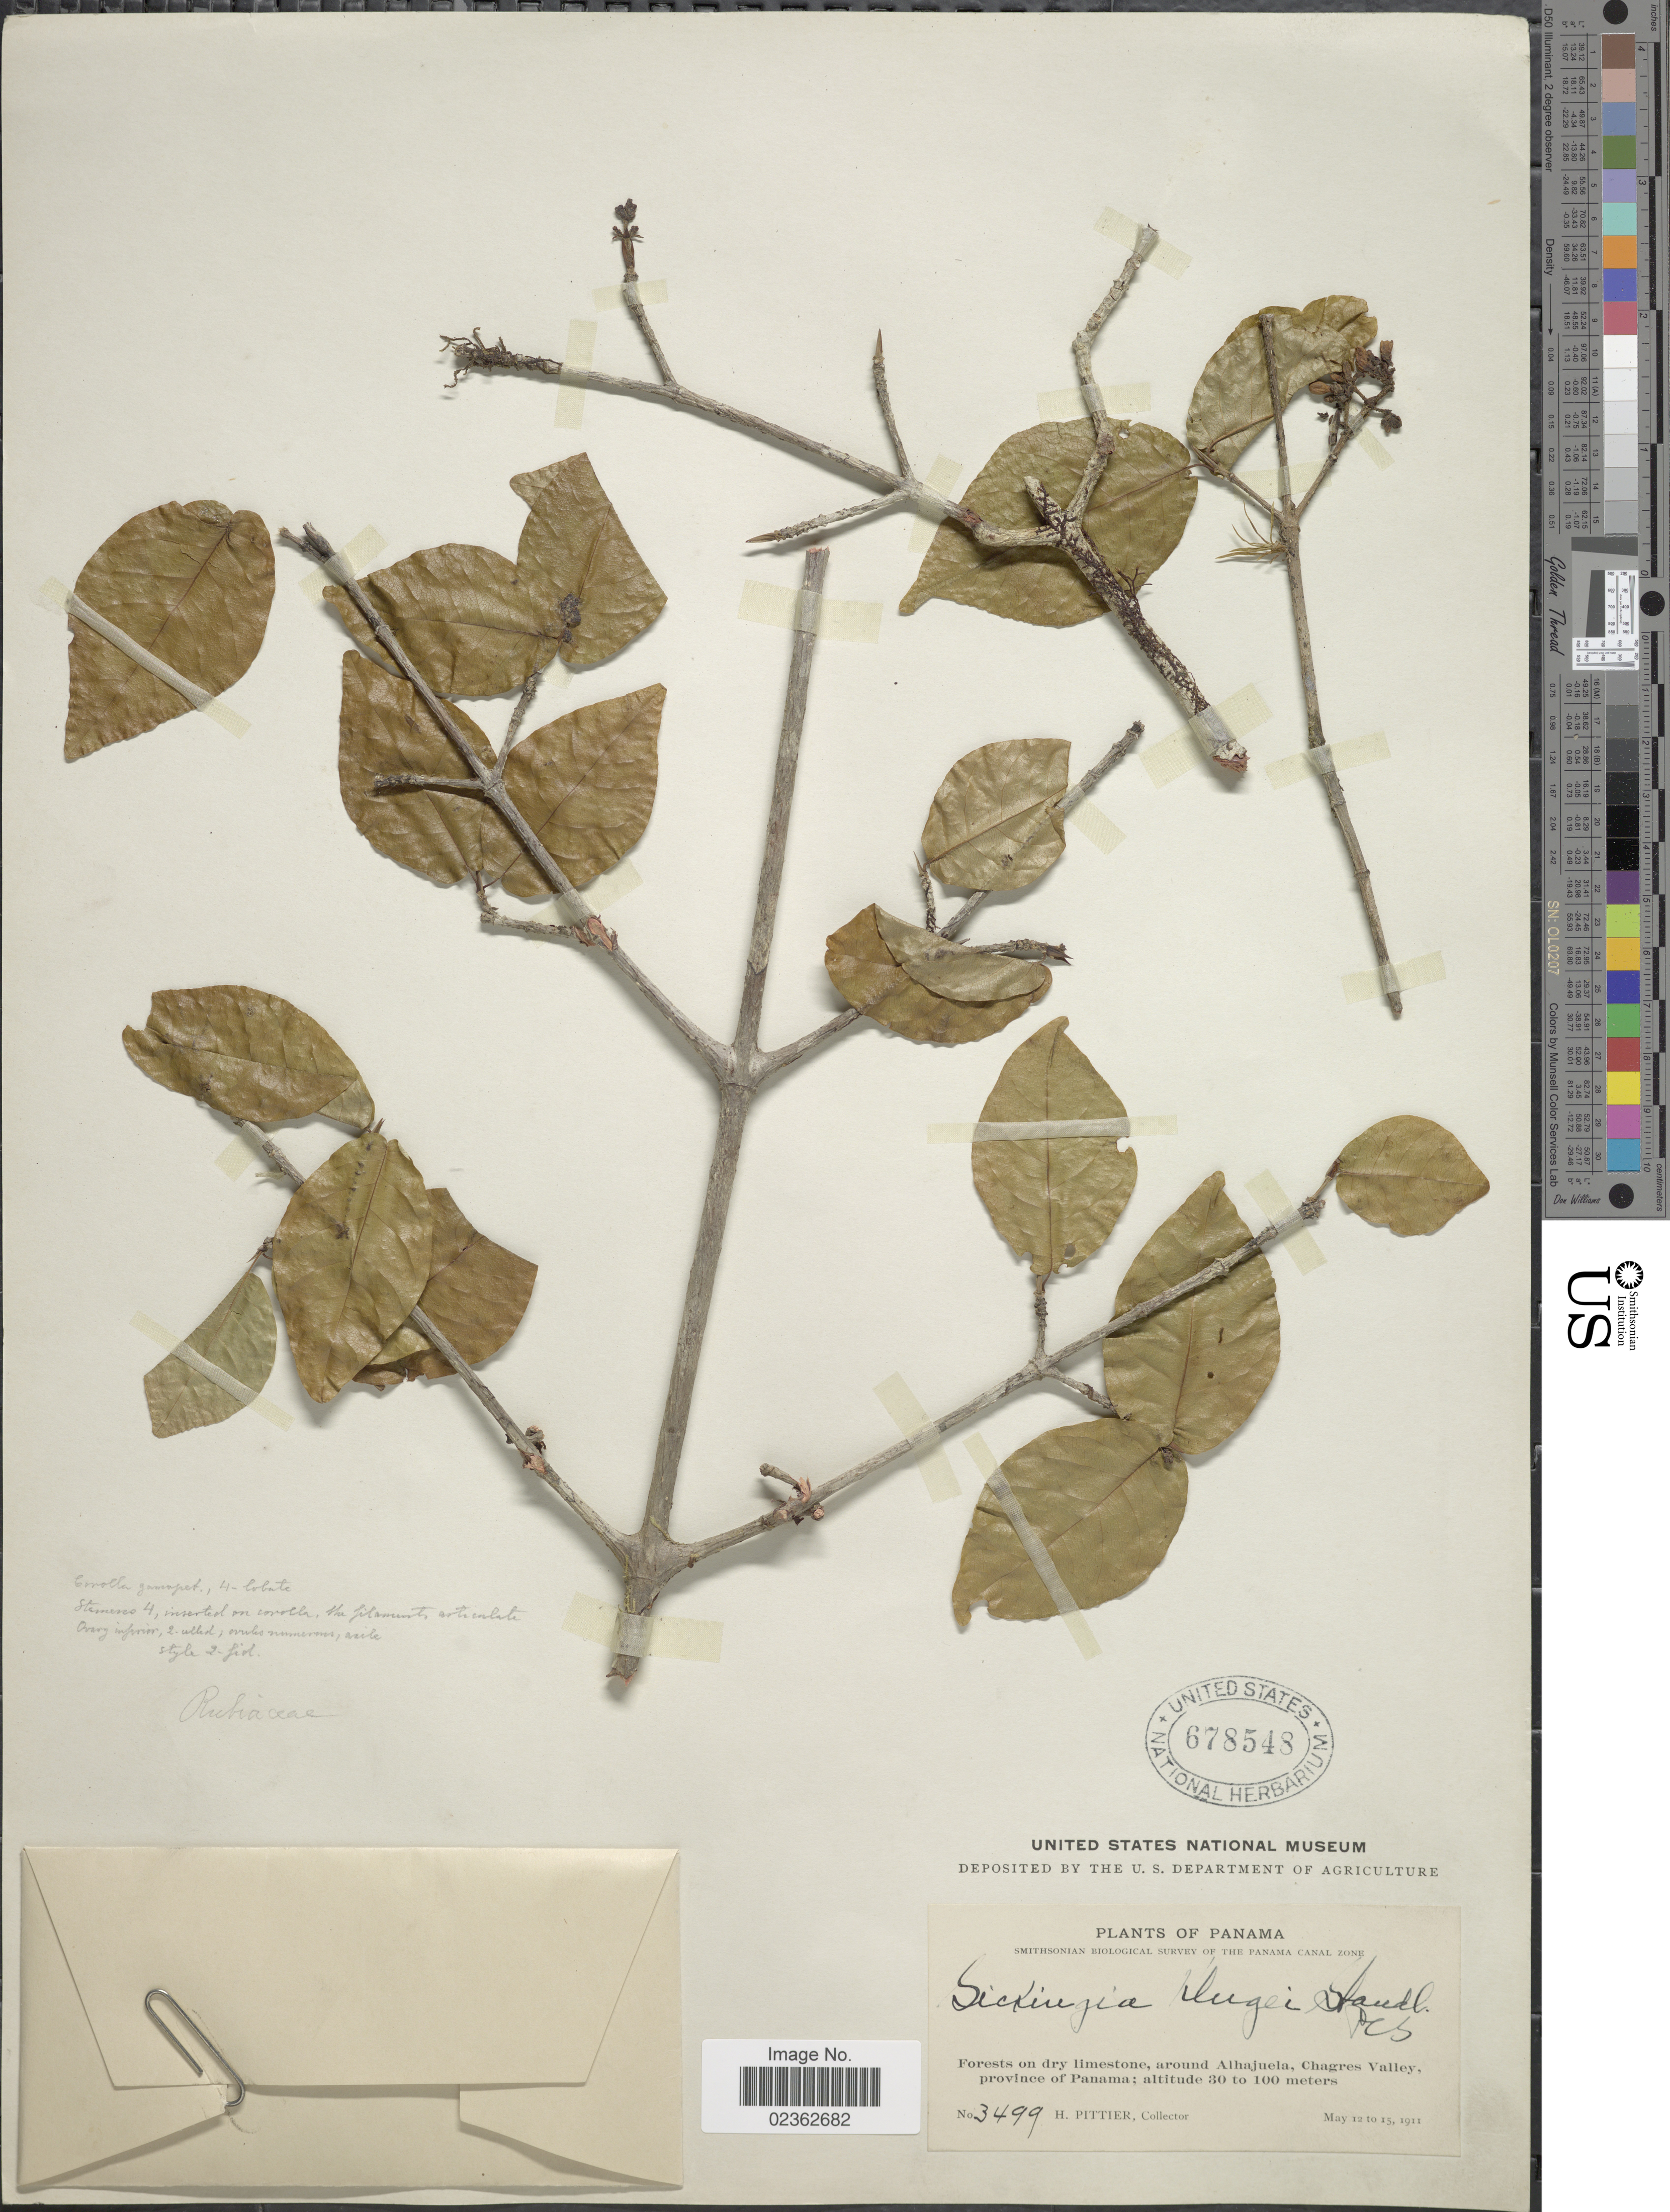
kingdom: Plantae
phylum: Tracheophyta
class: Magnoliopsida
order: Gentianales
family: Rubiaceae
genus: Simira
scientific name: Simira klugei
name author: (Standl.) Steyerm.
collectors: H. F. Pittier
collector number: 3499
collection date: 1911-05-12/1911-05-15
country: Panama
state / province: Panamá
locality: The Panama Canal Zone, forests on dry limestone, around Alhajuela, Chagres Valley.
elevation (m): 30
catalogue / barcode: US 678548